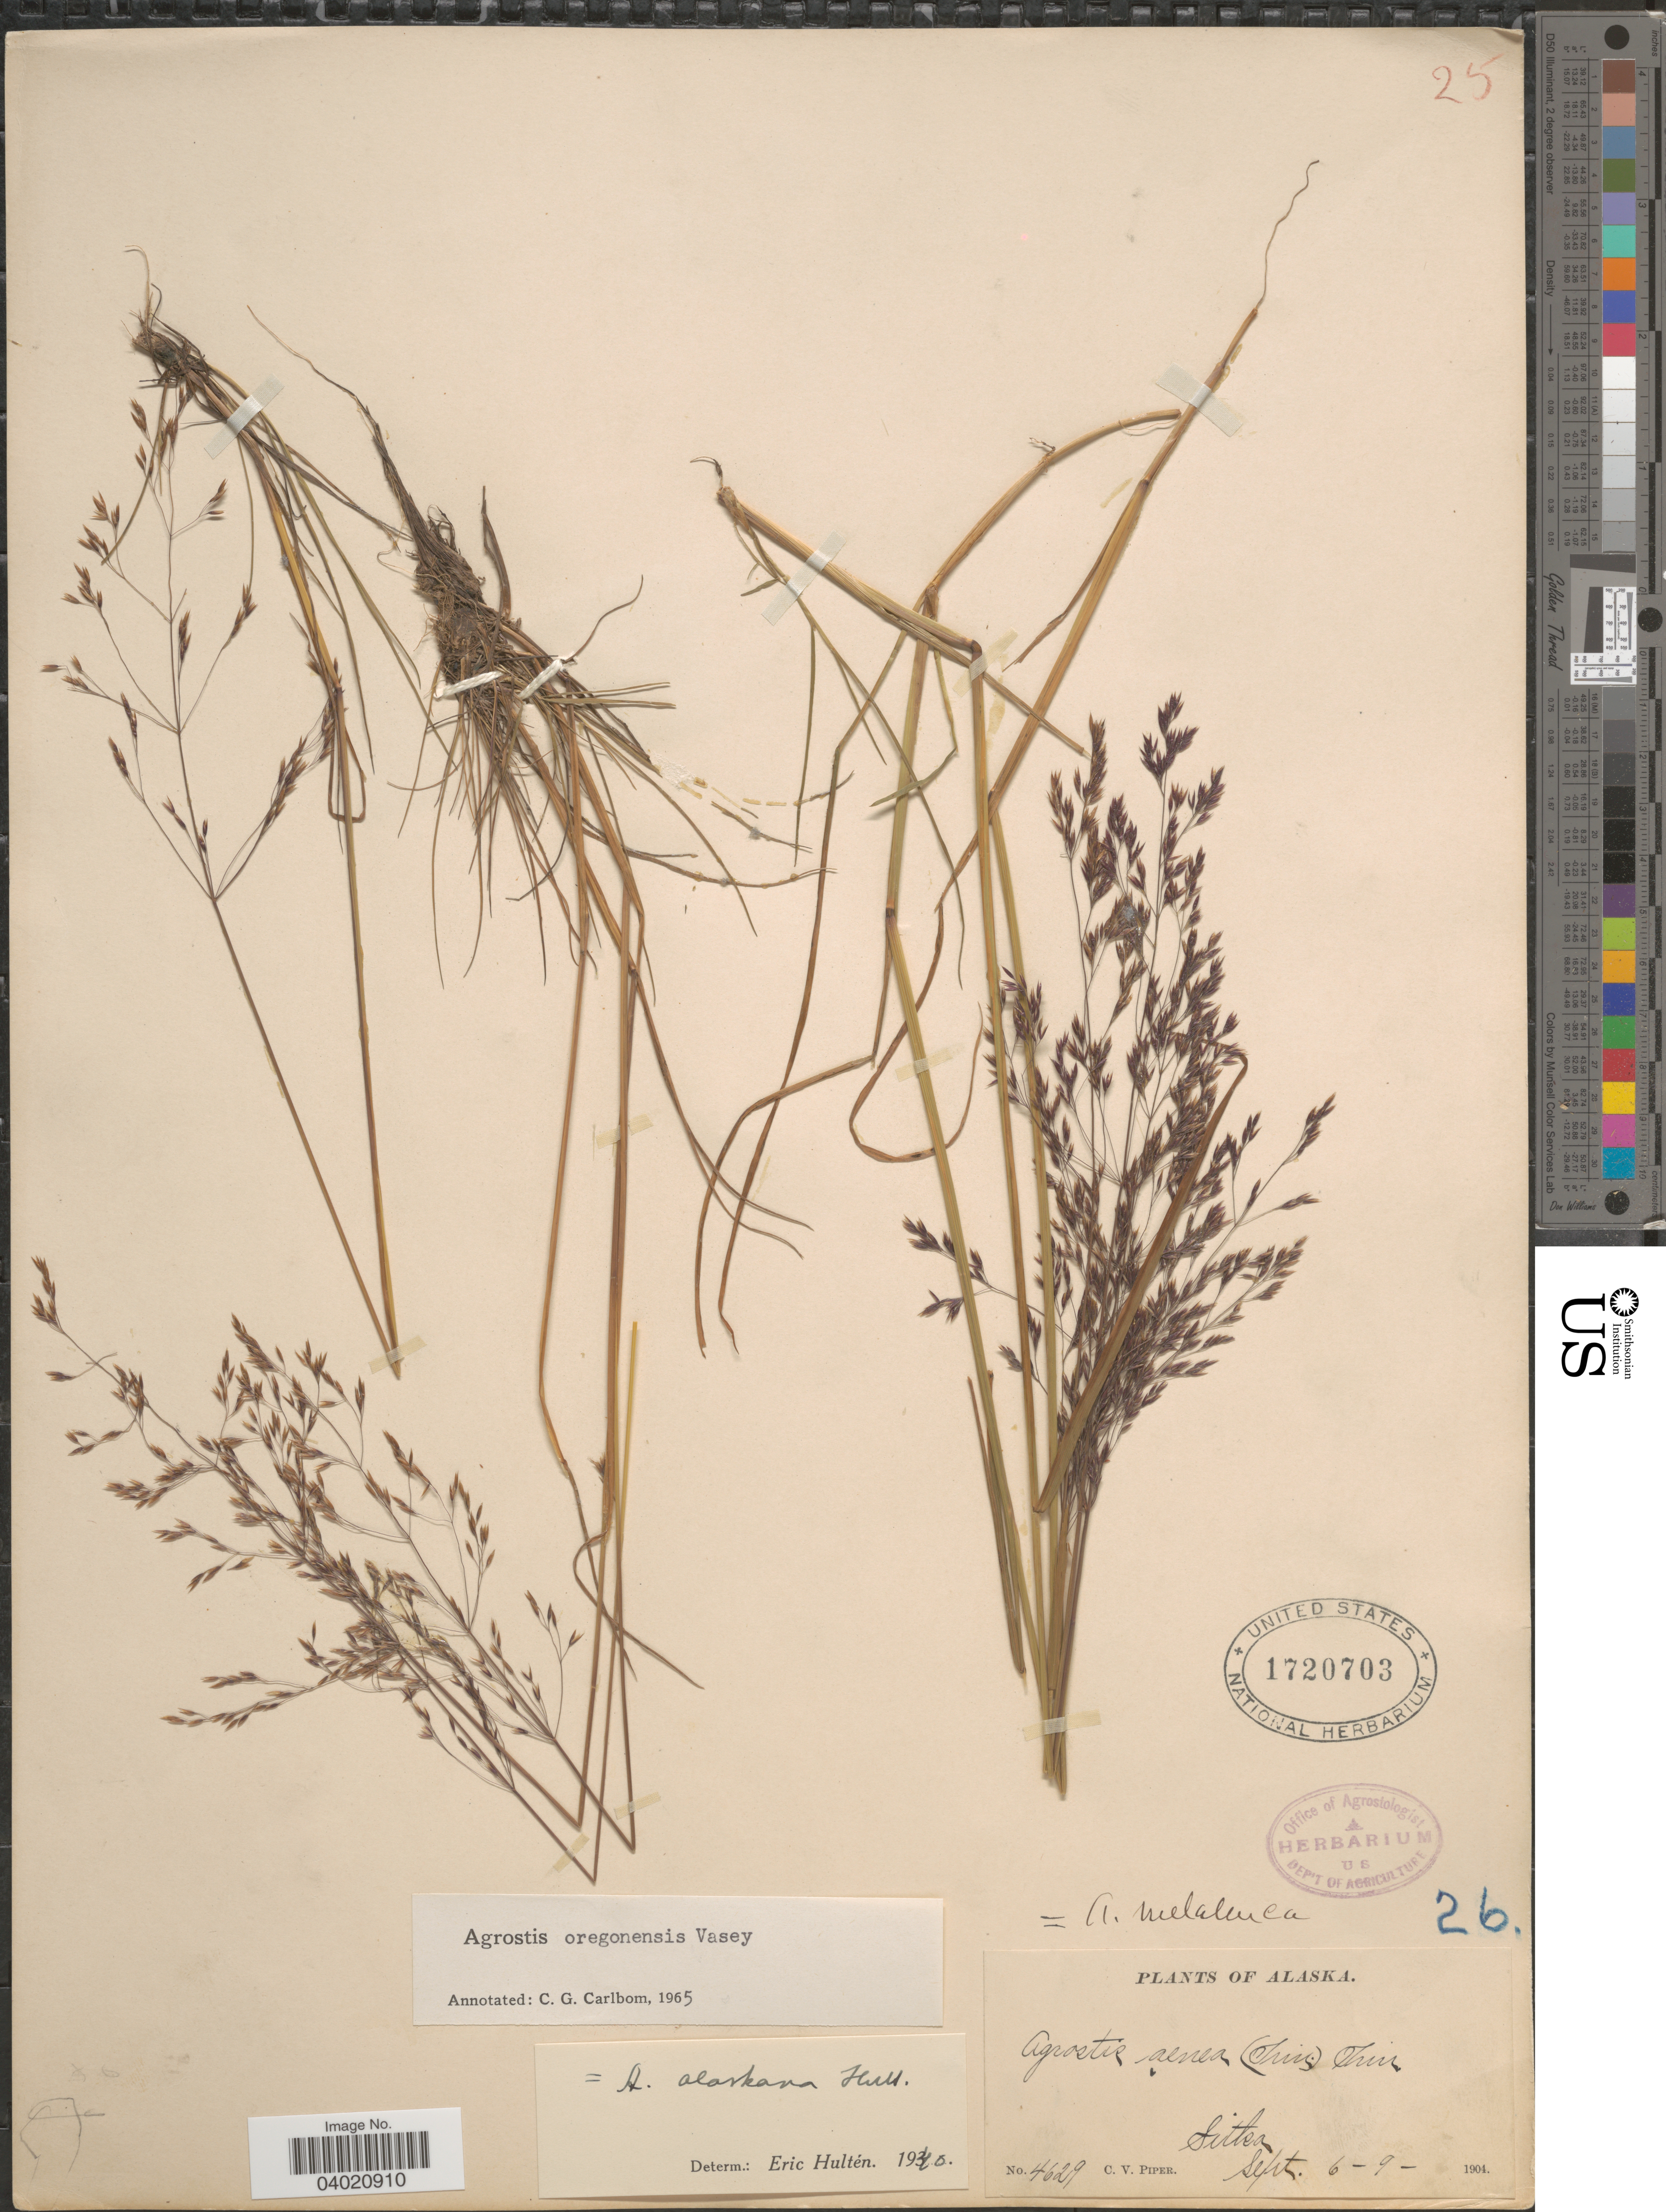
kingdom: Plantae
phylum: Tracheophyta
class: Liliopsida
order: Poales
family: Poaceae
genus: Agrostis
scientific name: Agrostis oregonensis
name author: Vasey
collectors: C. V. Piper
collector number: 4629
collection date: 1904-09-06/1904-09-09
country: United States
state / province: Alaska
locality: Sitka.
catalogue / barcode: US 1720703